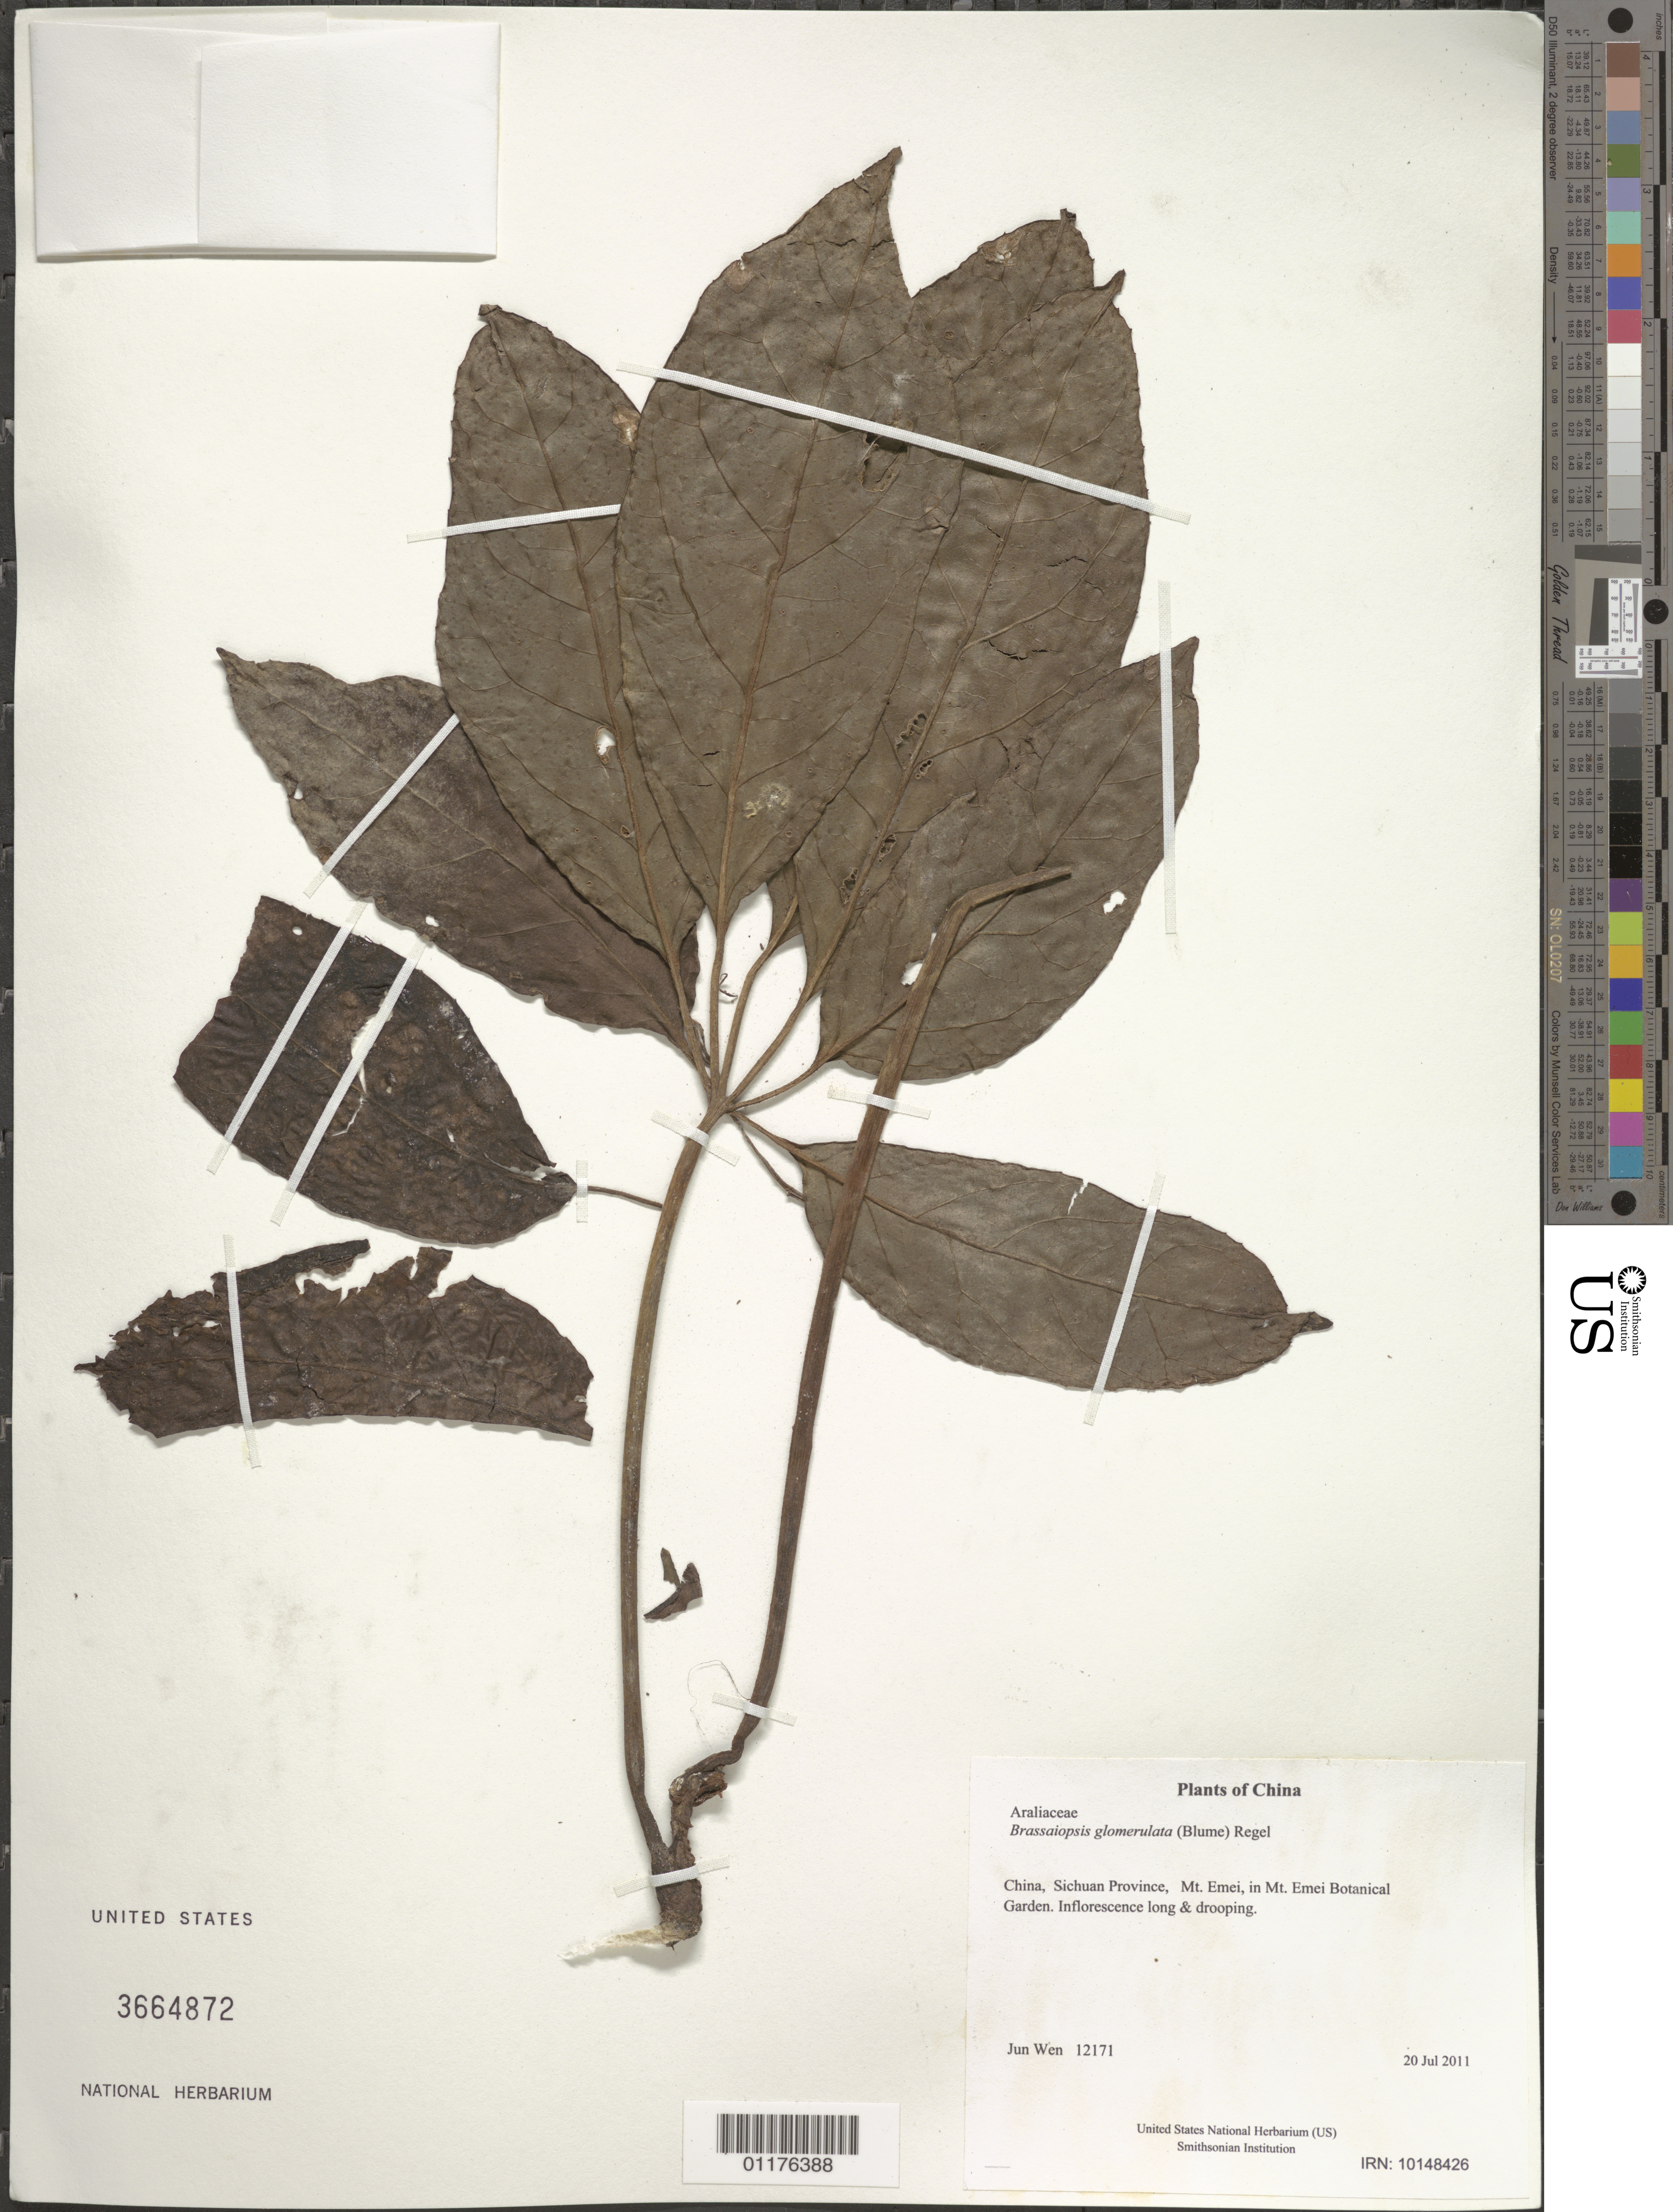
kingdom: Plantae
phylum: Tracheophyta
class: Magnoliopsida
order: Apiales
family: Araliaceae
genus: Brassaiopsis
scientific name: Brassaiopsis glomerulata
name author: (Blume) Regel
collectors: J. Wen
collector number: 12171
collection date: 2011-07-20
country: China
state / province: Sichuan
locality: Mt. Emei, in Mt. Emei Botanical Garden.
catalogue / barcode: US 3664872